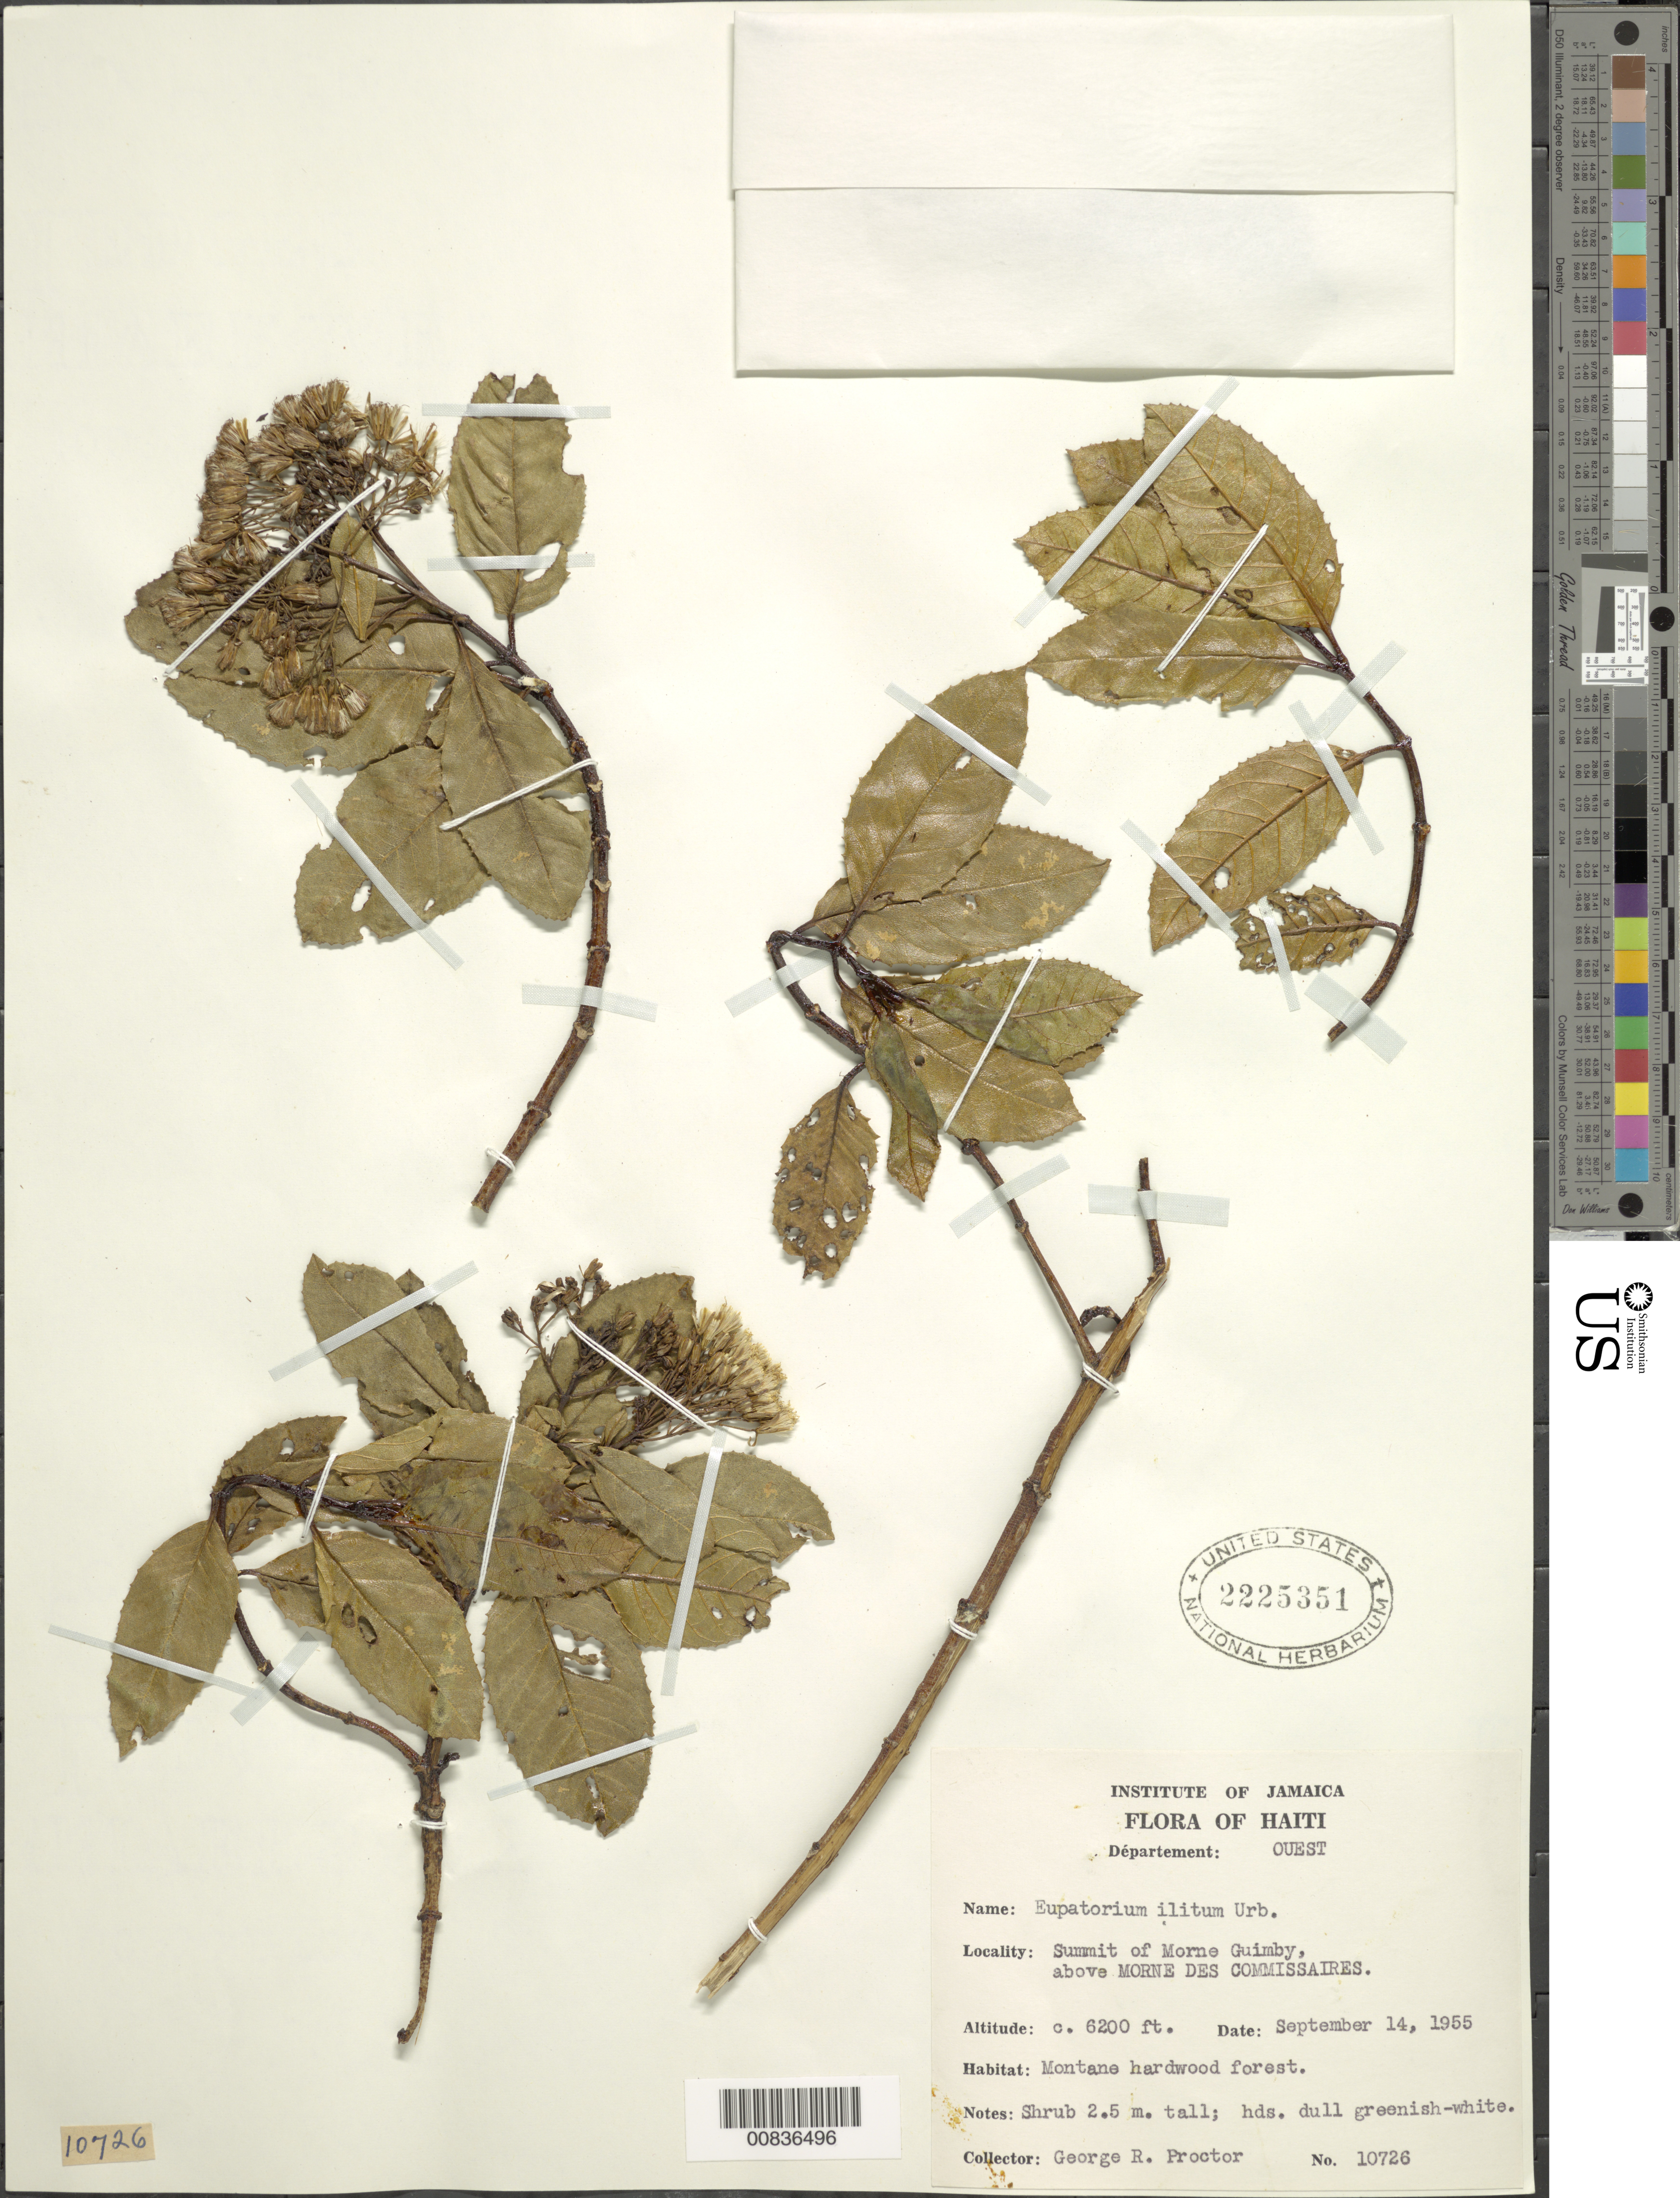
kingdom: Plantae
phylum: Tracheophyta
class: Magnoliopsida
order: Asterales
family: Asteraceae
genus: Ageratina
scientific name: Ageratina illita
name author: (Urb.) R.M. King & H. Rob.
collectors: G. R. Proctor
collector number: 10726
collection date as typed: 14 Sep 1955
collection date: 1955-09-14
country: Haiti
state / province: Ouest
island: Hispaniola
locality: Summit of Morne Guimby, above Morne des Commissaires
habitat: Montane hardwood forest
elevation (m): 1890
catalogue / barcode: US 2225351